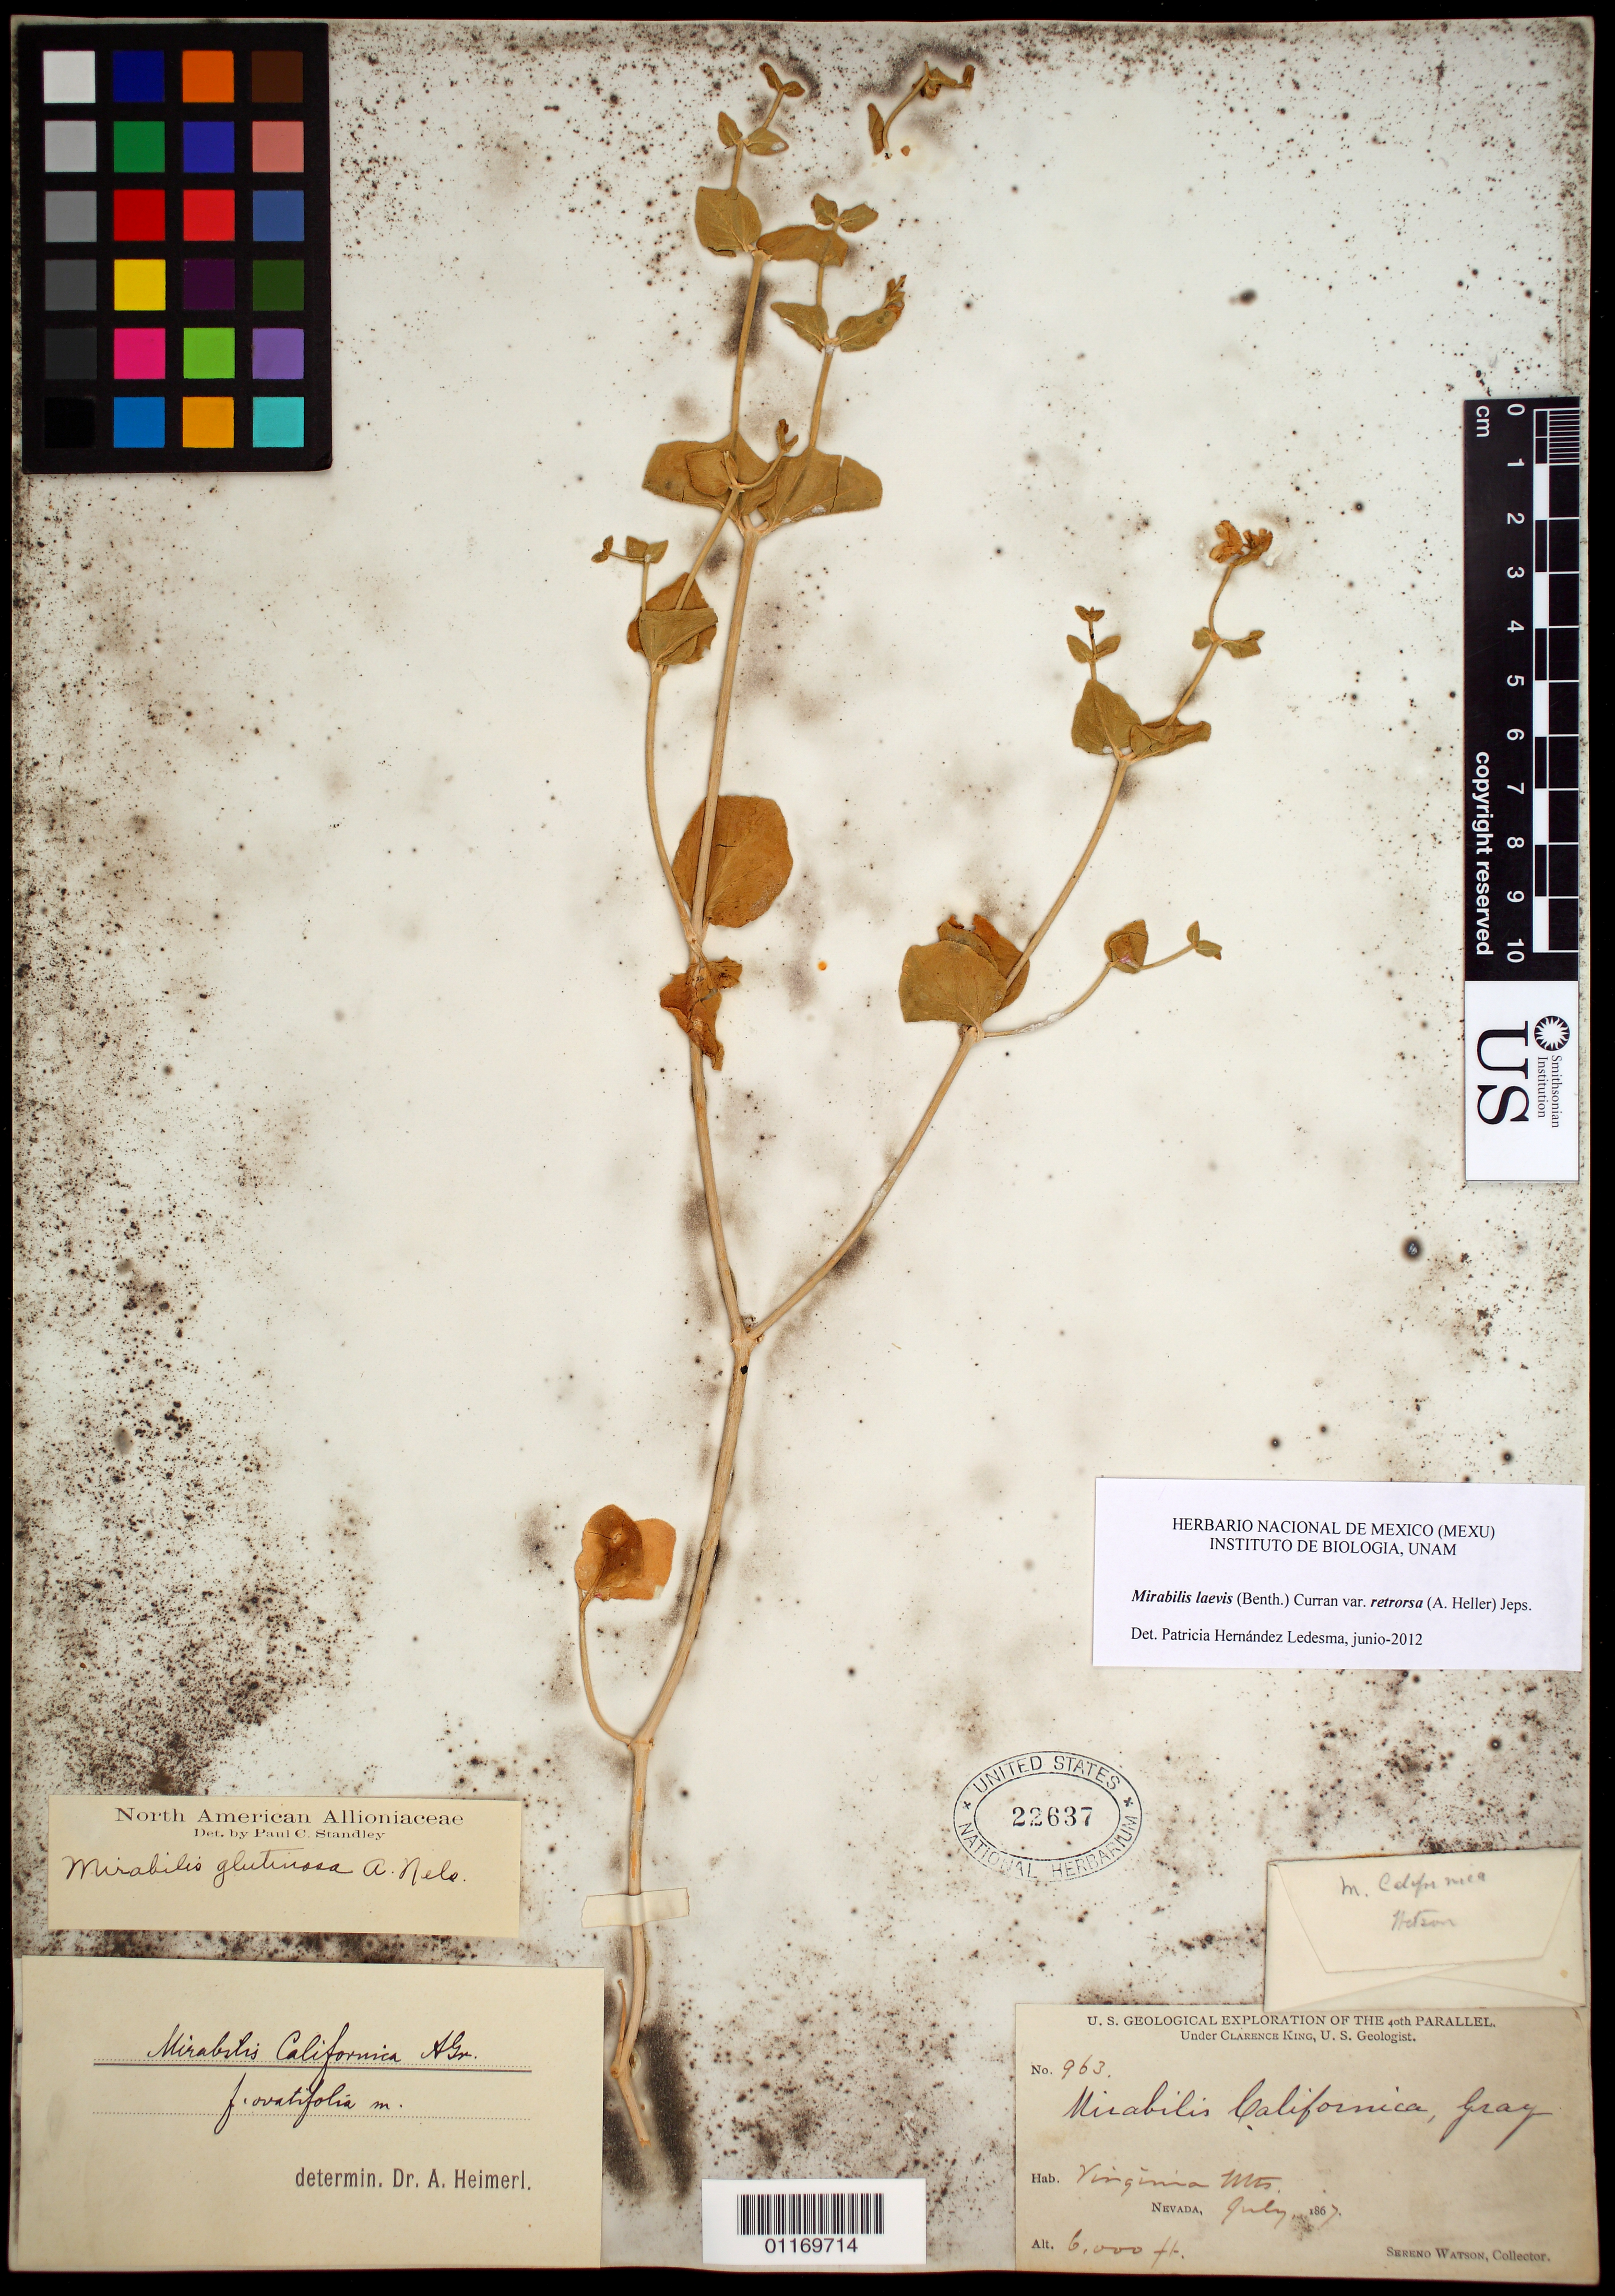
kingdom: Plantae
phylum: Tracheophyta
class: Magnoliopsida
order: Caryophyllales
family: Nyctaginaceae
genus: Mirabilis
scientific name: Mirabilis laevis var. retrorsa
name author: (A. Heller) Jeps.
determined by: Hernández-Ledesma, Patricia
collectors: S. Watson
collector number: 963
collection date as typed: Jul 1867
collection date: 1867-07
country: United States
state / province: Nevada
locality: Virginia Mts.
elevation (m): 1829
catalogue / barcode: US 22637